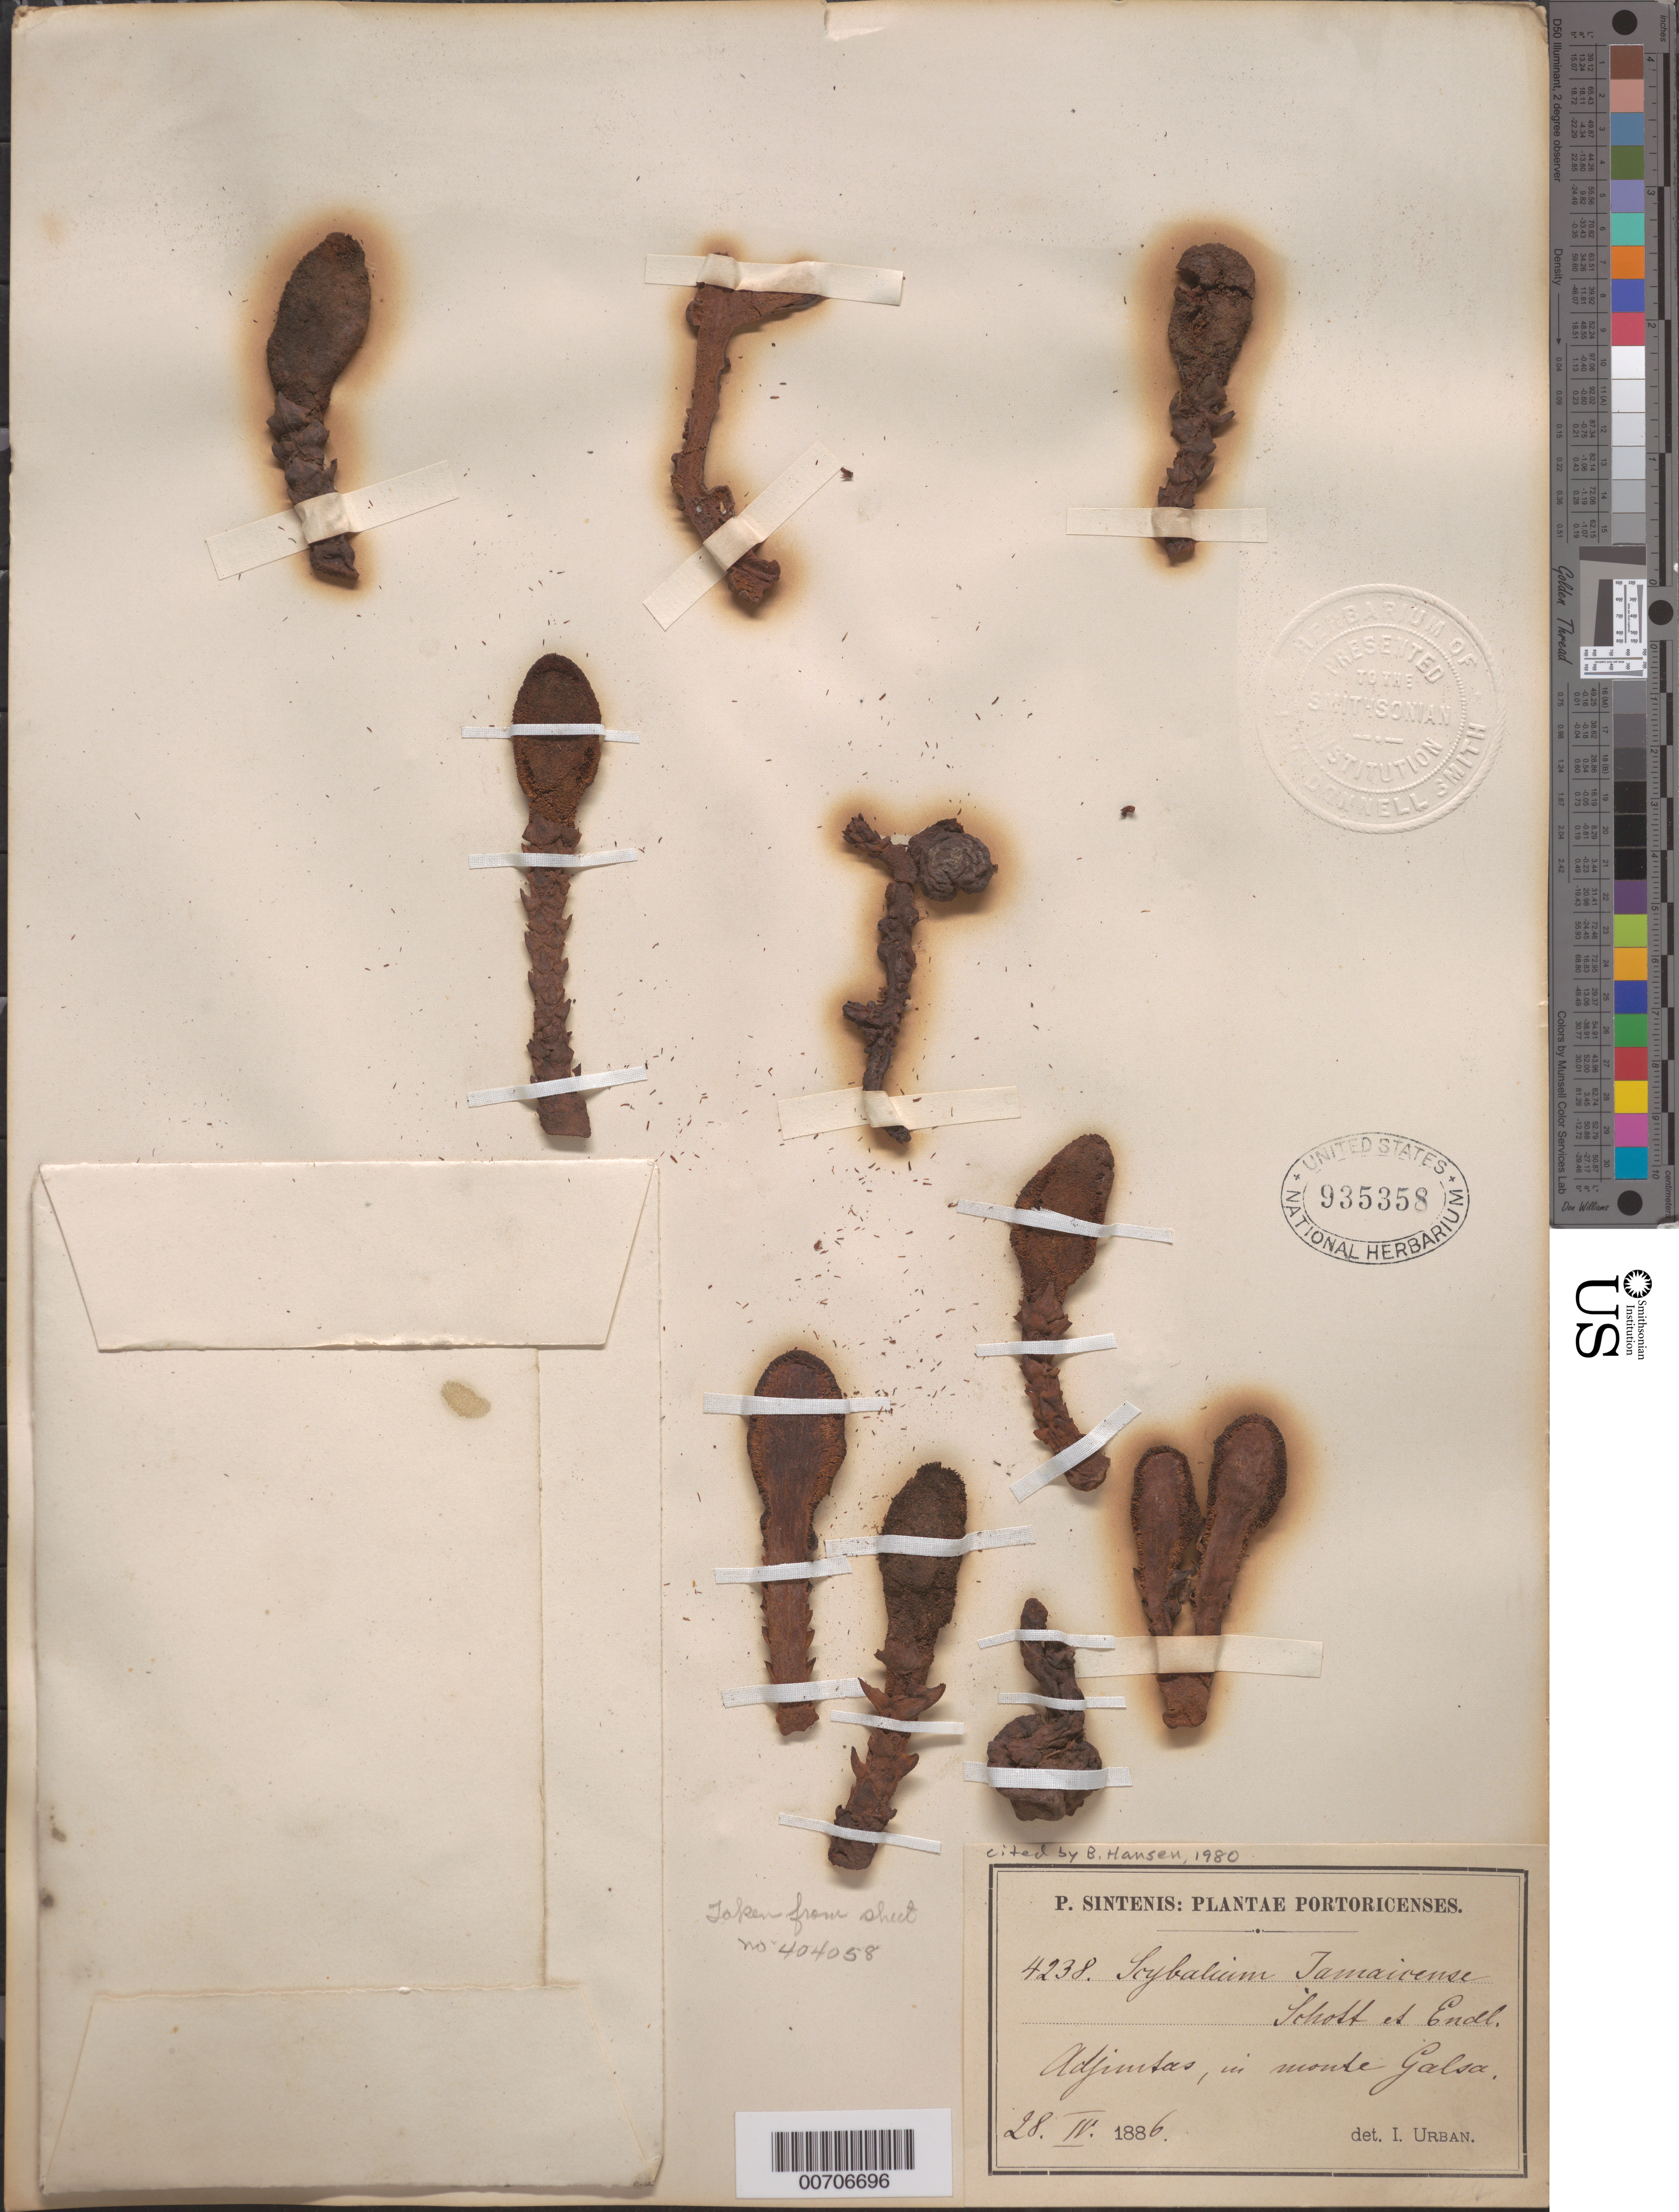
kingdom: Plantae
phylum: Tracheophyta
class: Magnoliopsida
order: Santalales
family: Balanophoraceae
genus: Scybalium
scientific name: Scybalium jamaicense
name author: (Sw.) Schott & Endl.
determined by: Urban, Ignatz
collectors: P. Sintenis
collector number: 4238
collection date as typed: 28 Apr 1886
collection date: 1886-04-28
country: Puerto Rico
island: Greater Antilles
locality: Adjuntas, in monte Galsa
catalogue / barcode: US 935358